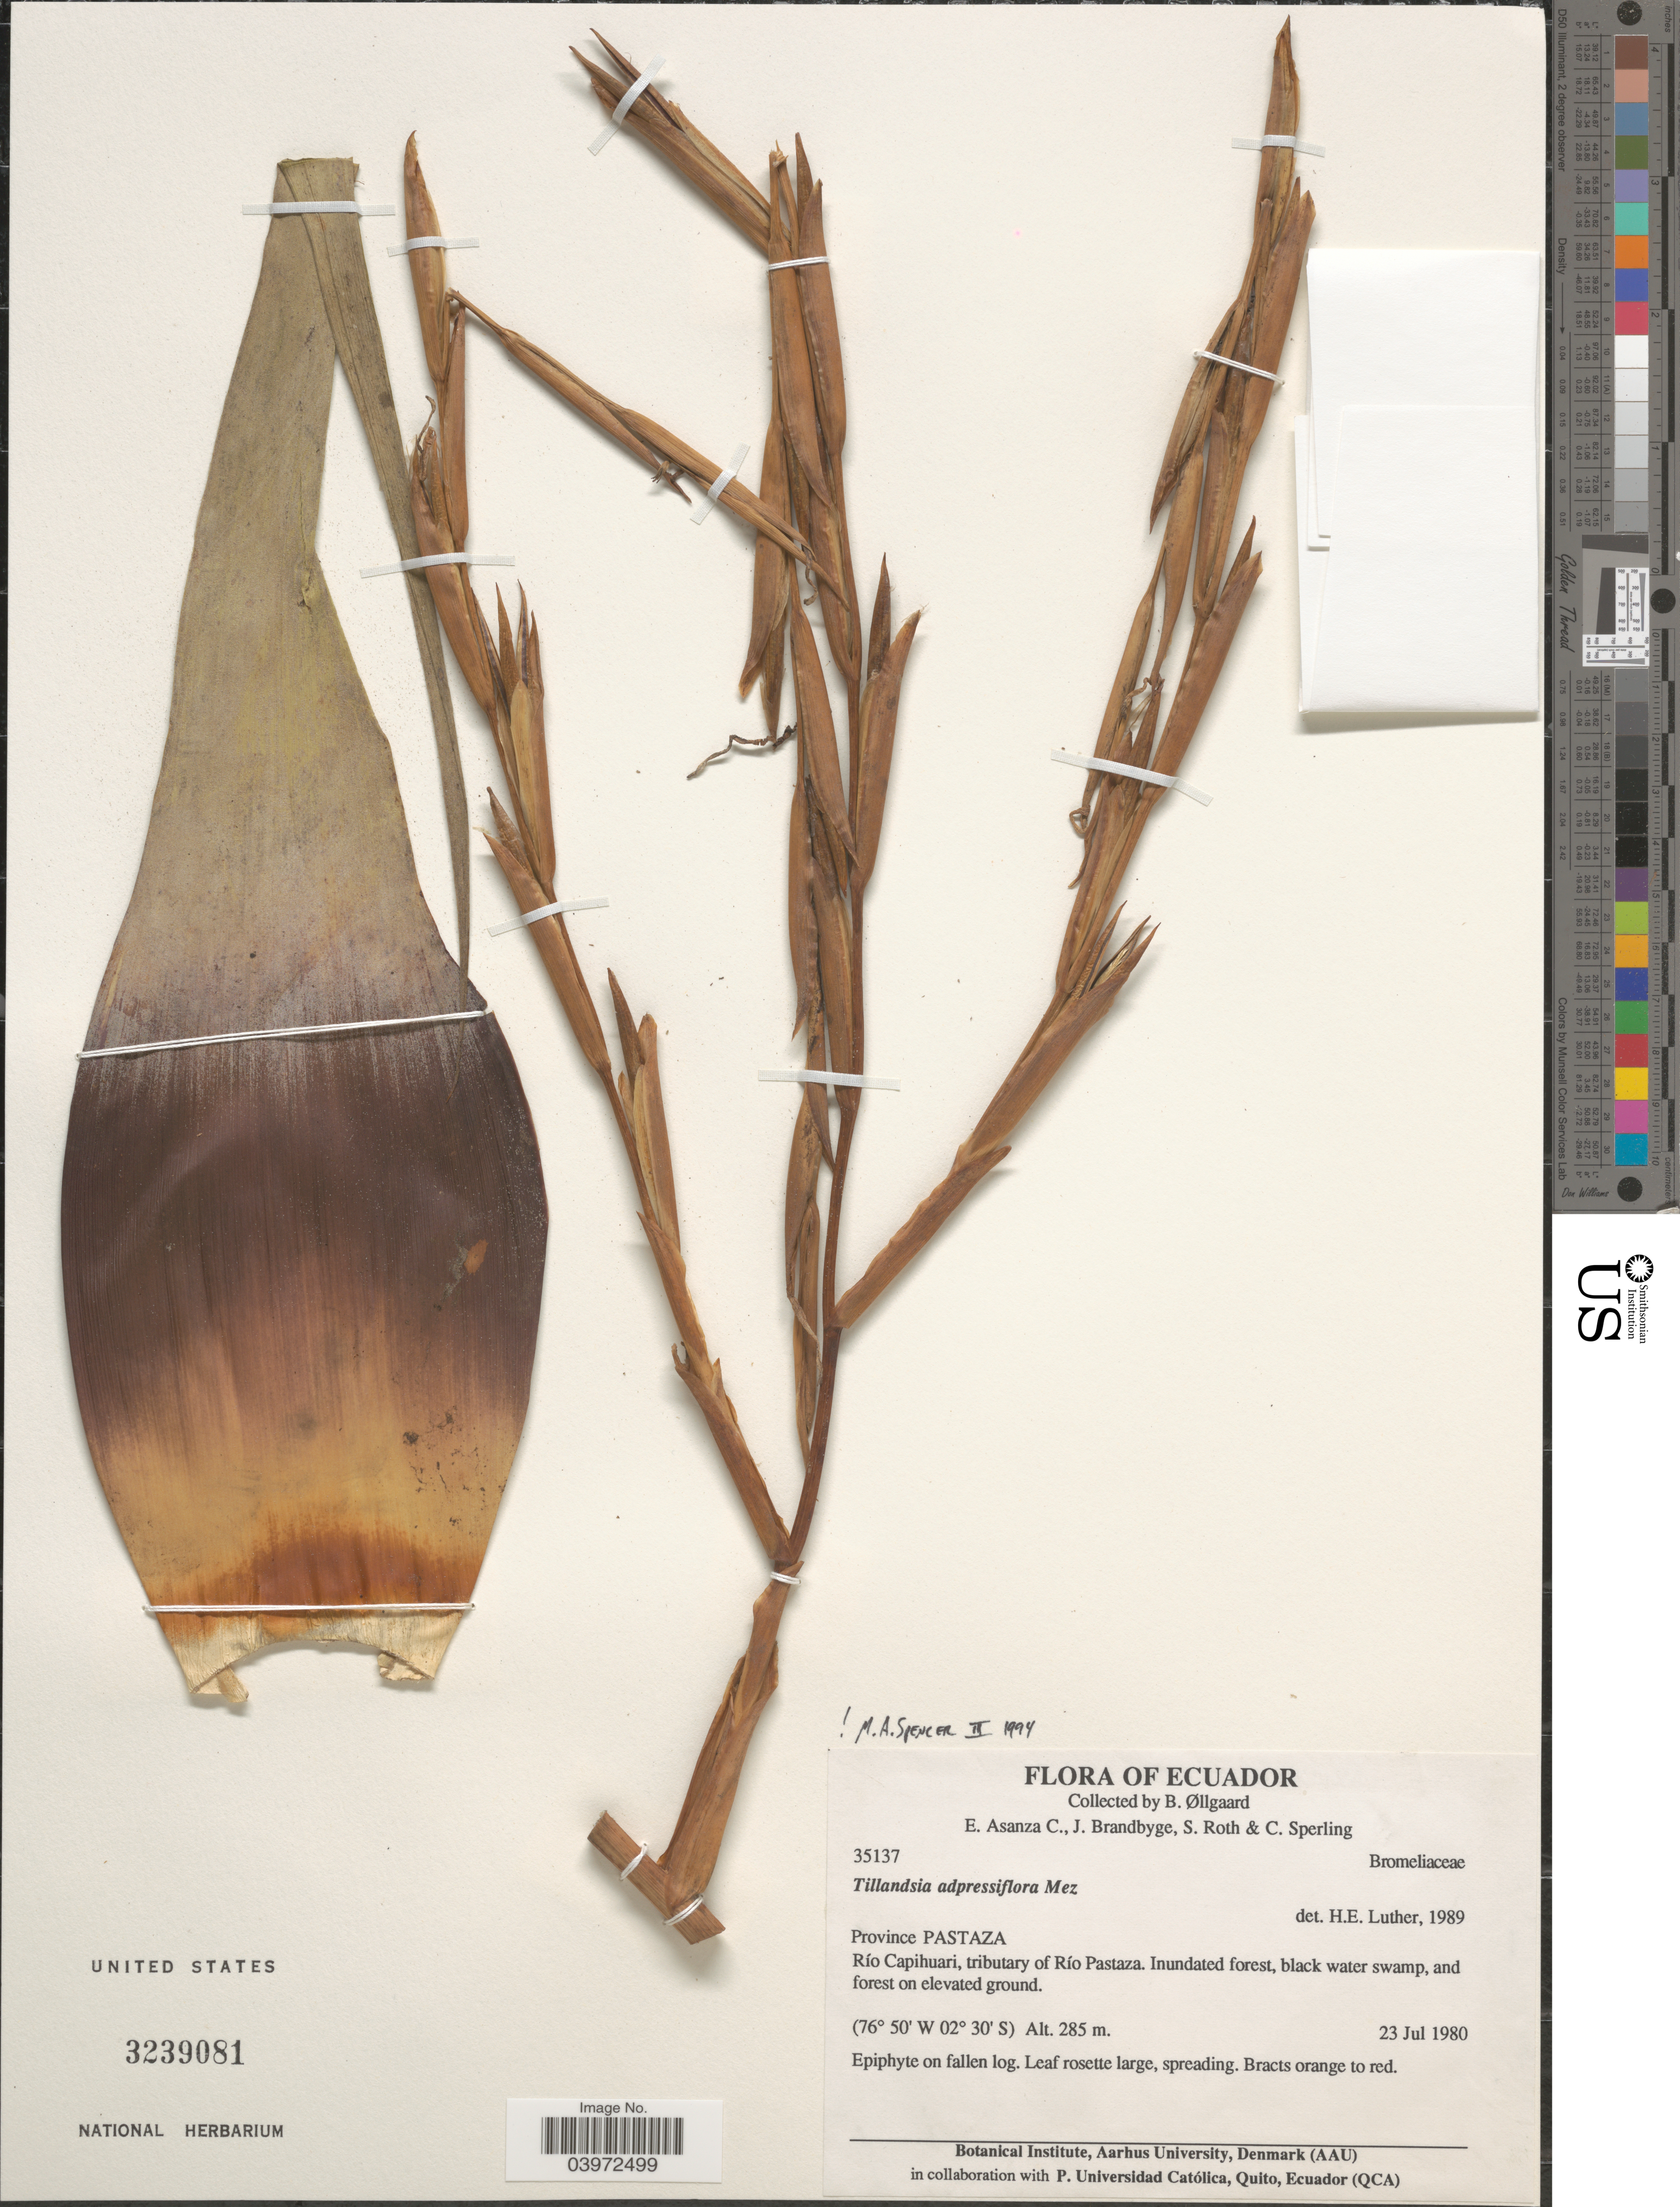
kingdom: Plantae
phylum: Tracheophyta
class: Liliopsida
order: Poales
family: Bromeliaceae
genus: Tillandsia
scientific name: Tillandsia adpressiflora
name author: Mez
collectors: B. Øllgaard, E. Asanza C., J. Brandbyge, S. Roth & C. Sperling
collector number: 35137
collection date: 1980-07-23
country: Ecuador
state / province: Pastaza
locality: Río Capihuari, tributary of Río Pastaza.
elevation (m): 285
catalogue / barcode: US 3239081